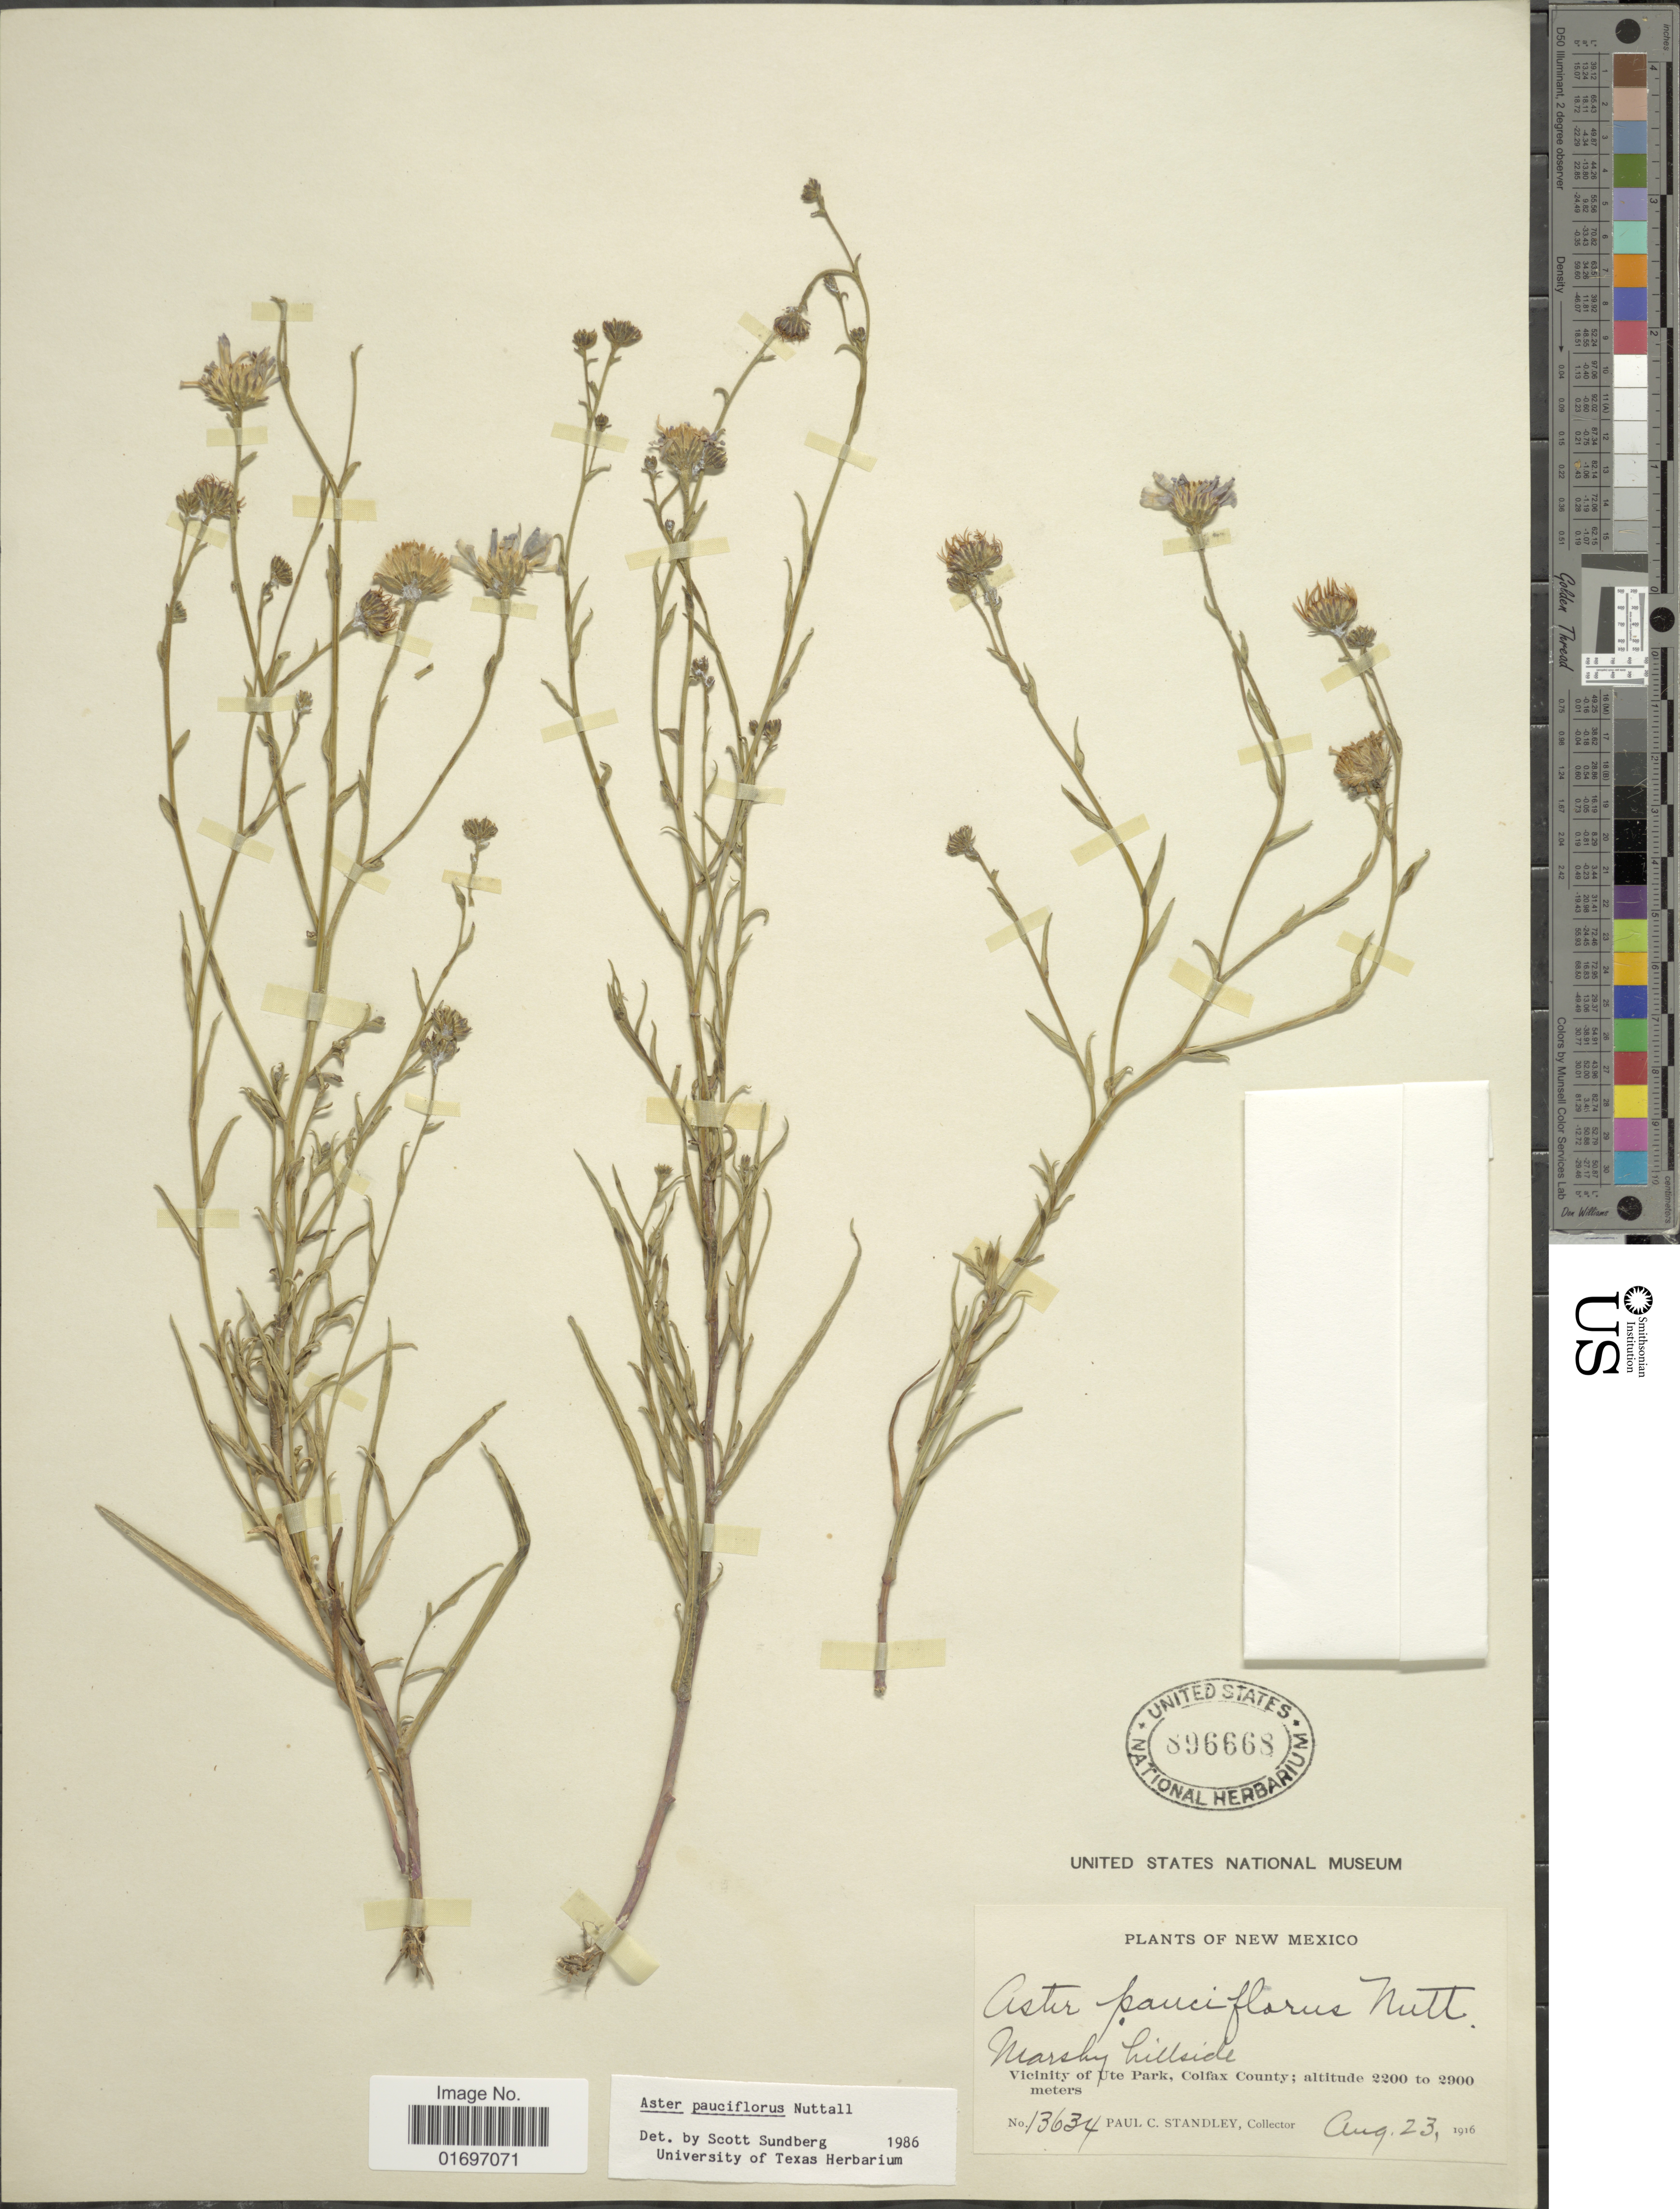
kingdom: Plantae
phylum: Tracheophyta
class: Magnoliopsida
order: Asterales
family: Asteraceae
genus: Almutaster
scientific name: Almutaster pauciflorus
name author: (Nutt.) Á. Löve & D. Löve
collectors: P. C. Standley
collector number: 13634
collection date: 1916-08-23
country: United States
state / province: New Mexico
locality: New Mexico. Marshy hillside. Vicinity of Ute Park, Colfax County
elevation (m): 2200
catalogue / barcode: US 896668